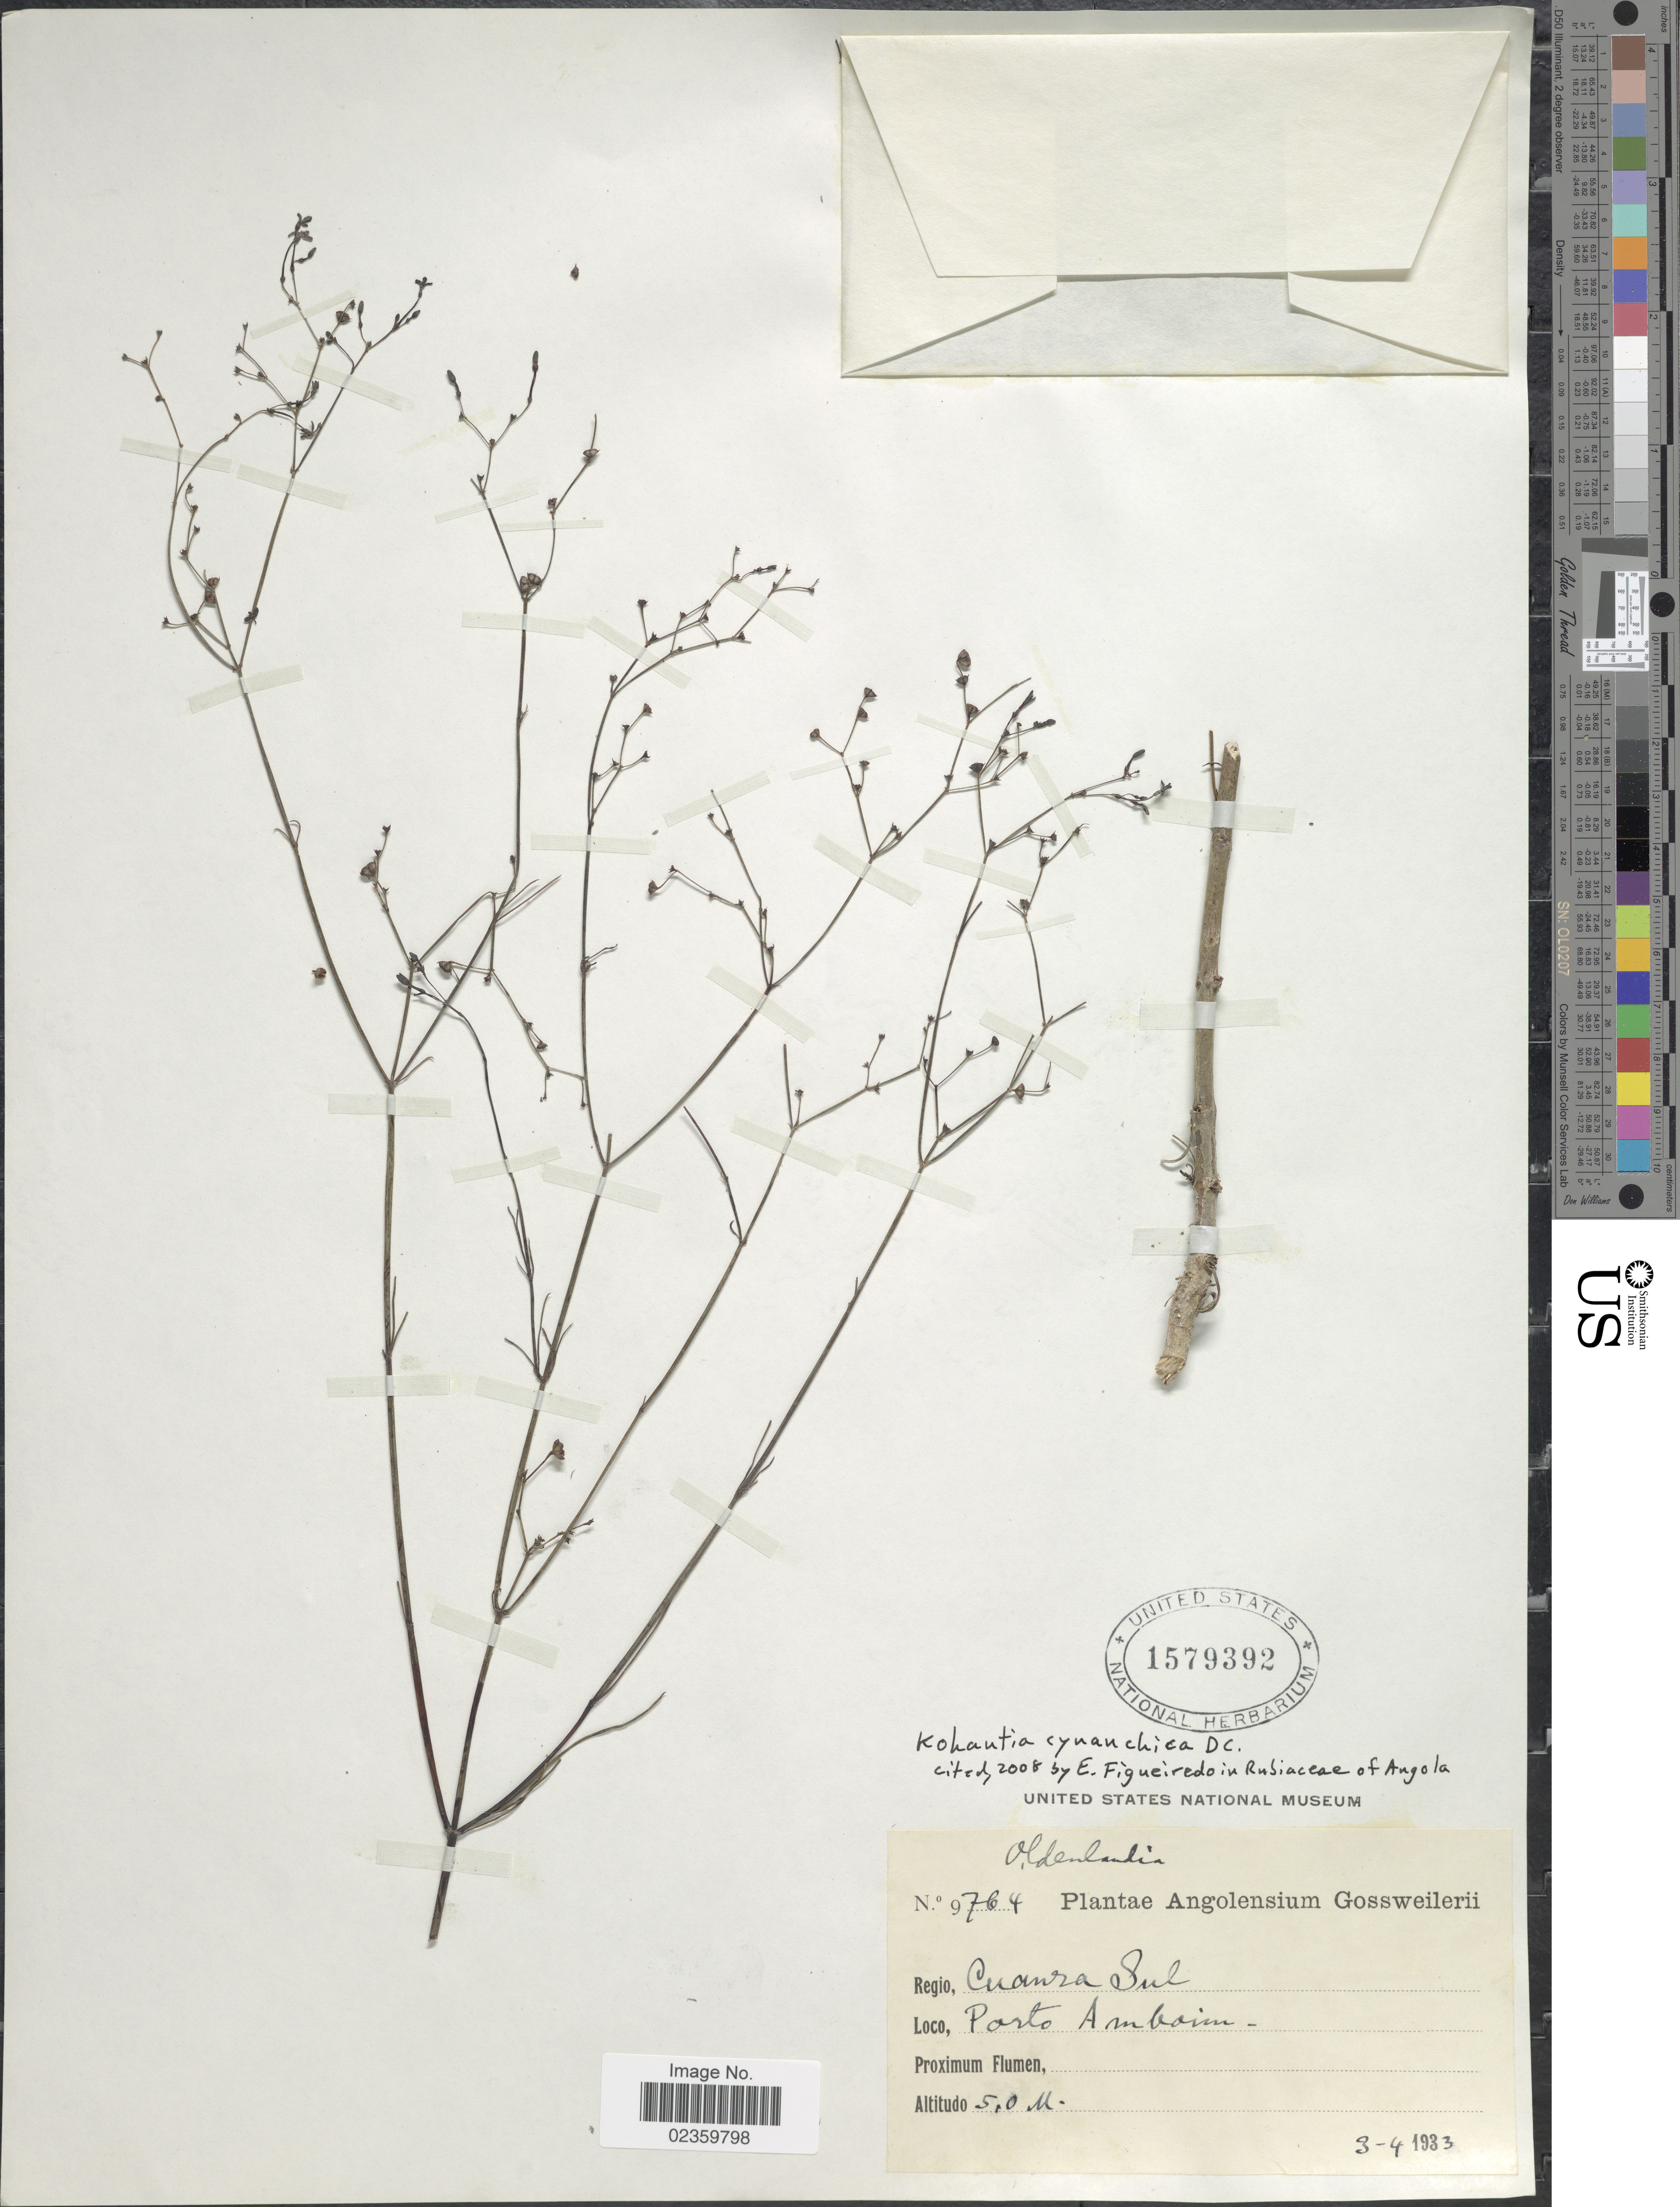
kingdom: Plantae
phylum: Tracheophyta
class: Magnoliopsida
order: Gentianales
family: Rubiaceae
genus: Kohautia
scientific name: Kohautia cynanchica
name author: DC.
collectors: -. Gossweiler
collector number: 9764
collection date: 1983-04-03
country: Angola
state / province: Cuanza Sul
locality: Porto Amboim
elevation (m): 5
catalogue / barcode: US 1579392